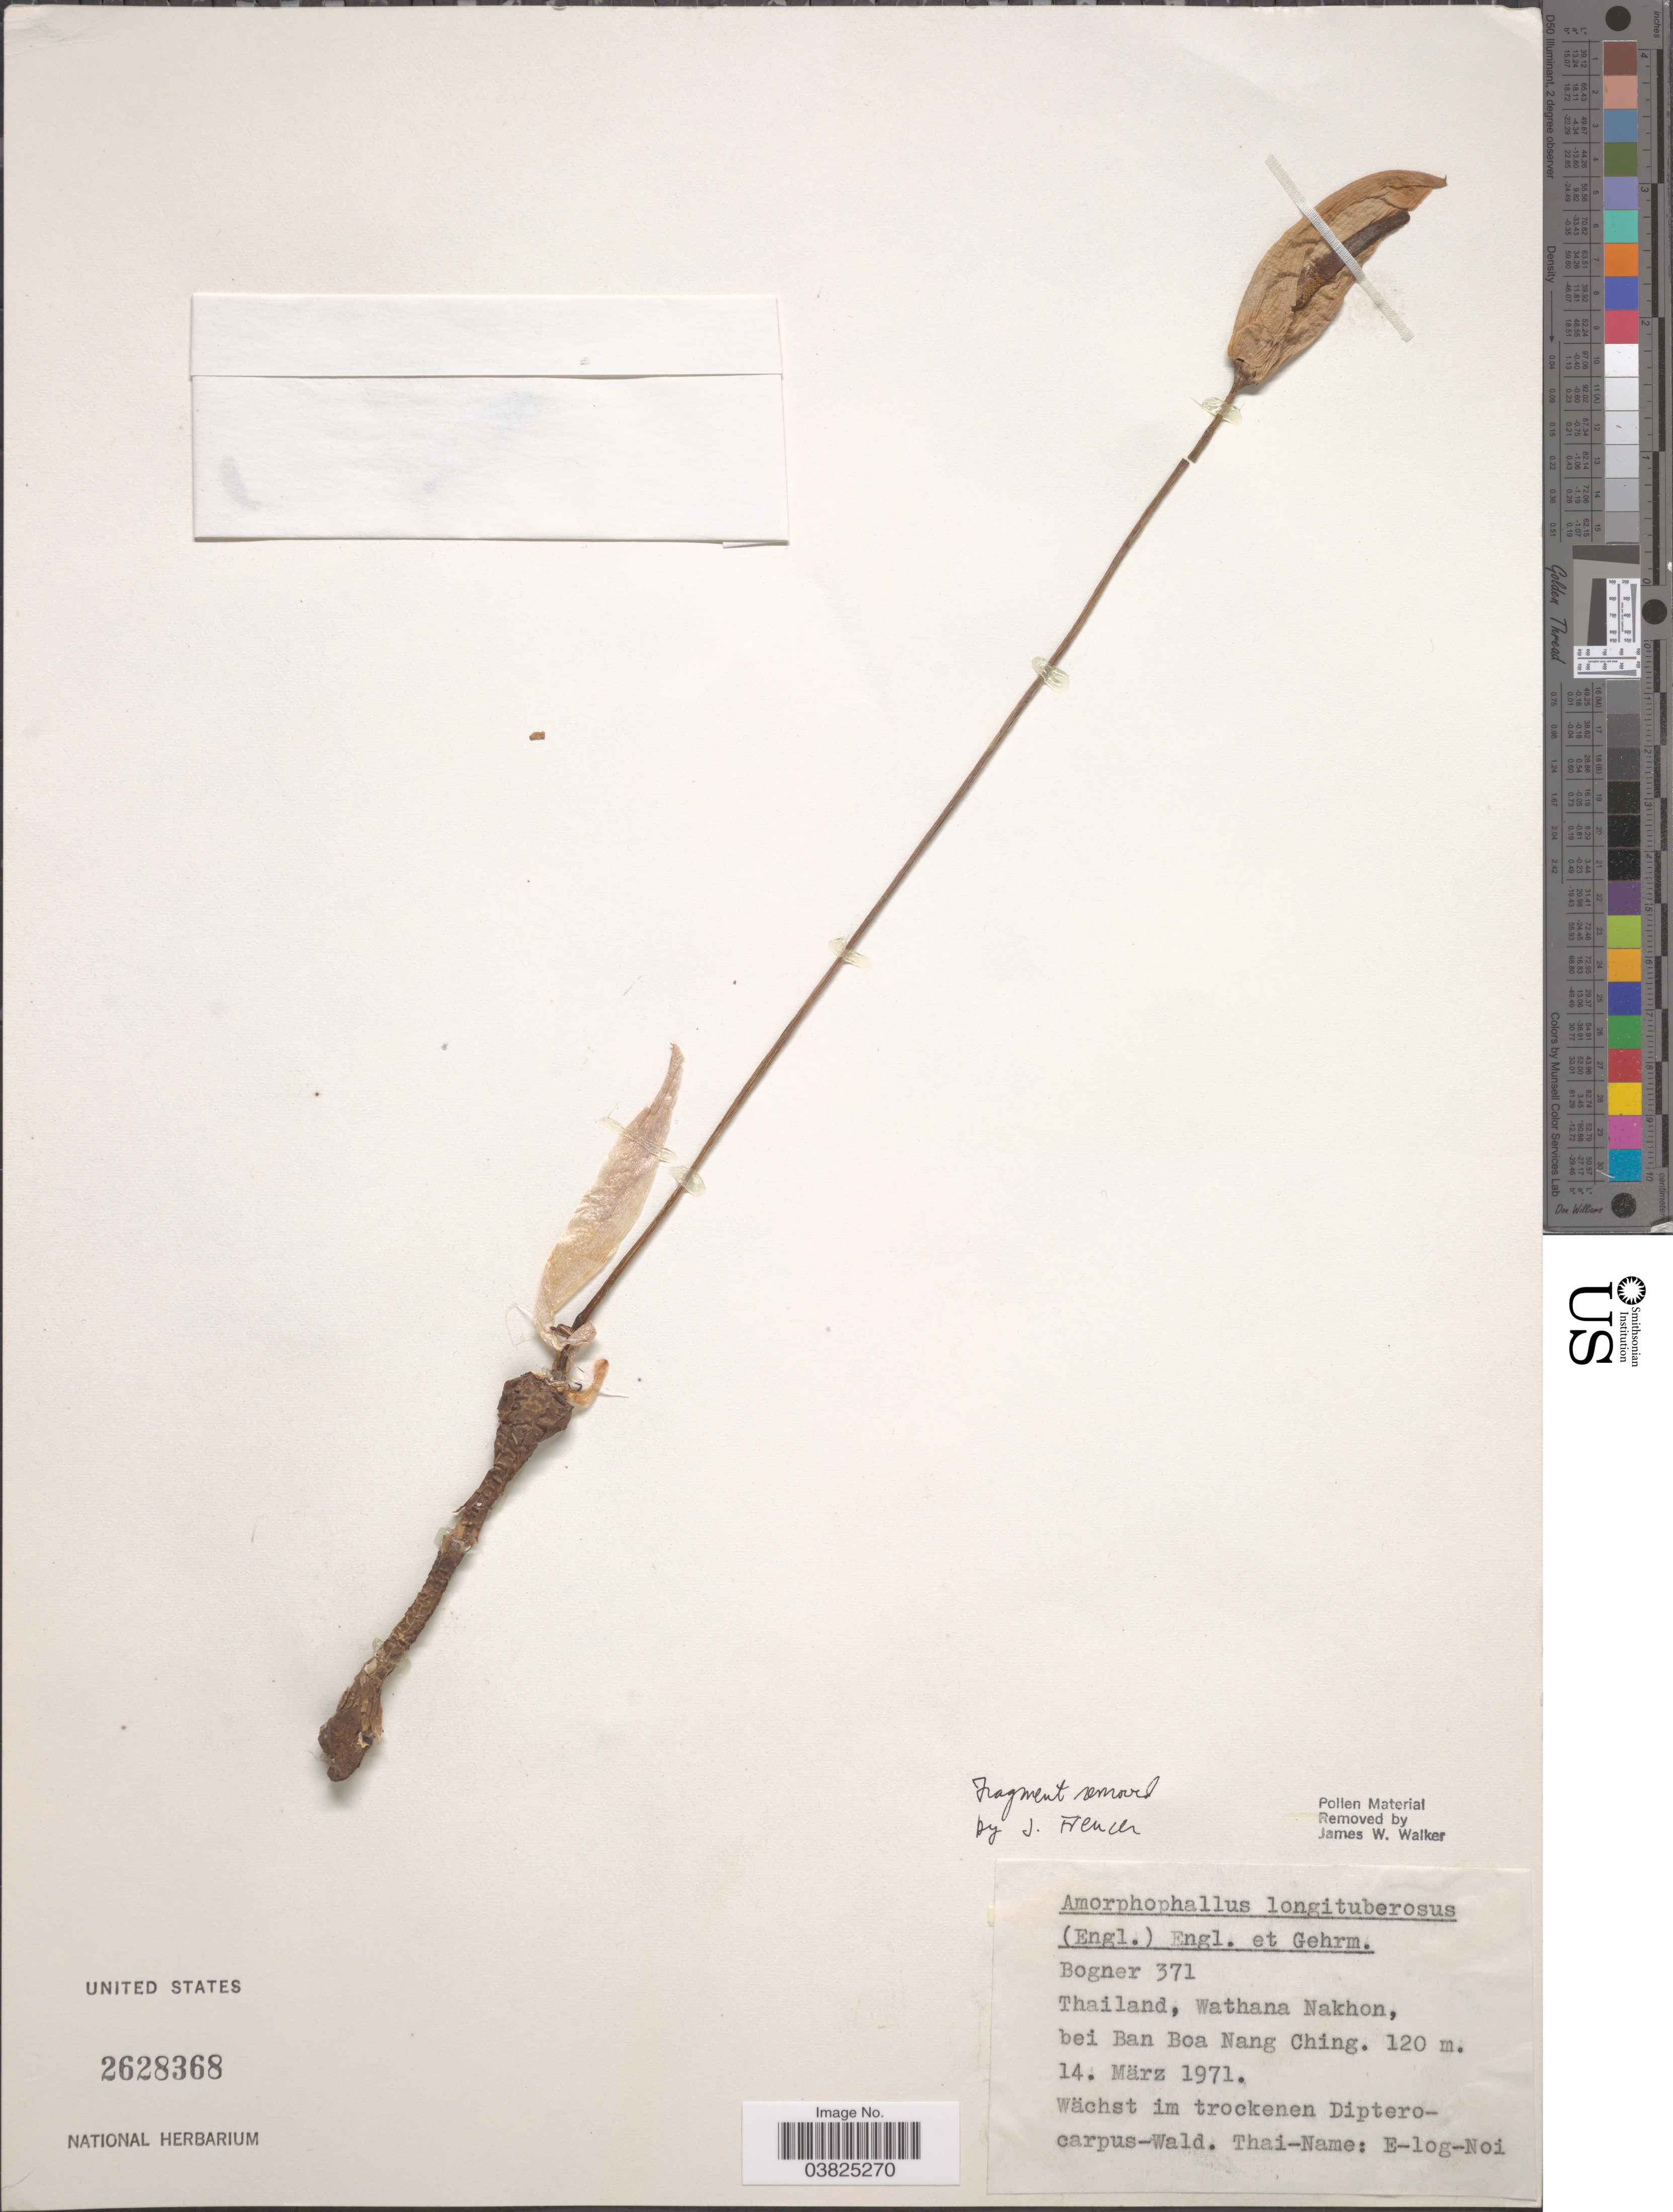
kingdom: Plantae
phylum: Tracheophyta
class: Liliopsida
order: Alismatales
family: Araceae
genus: Amorphophallus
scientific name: Amorphophallus longituberosus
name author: (Engl.) Engl. & Gehrm.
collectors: Bogner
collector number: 371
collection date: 1971-03-14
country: Thailand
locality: Wathana Nakhon, bei Ban Boa Nang Ching.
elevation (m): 120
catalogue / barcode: US 2628368